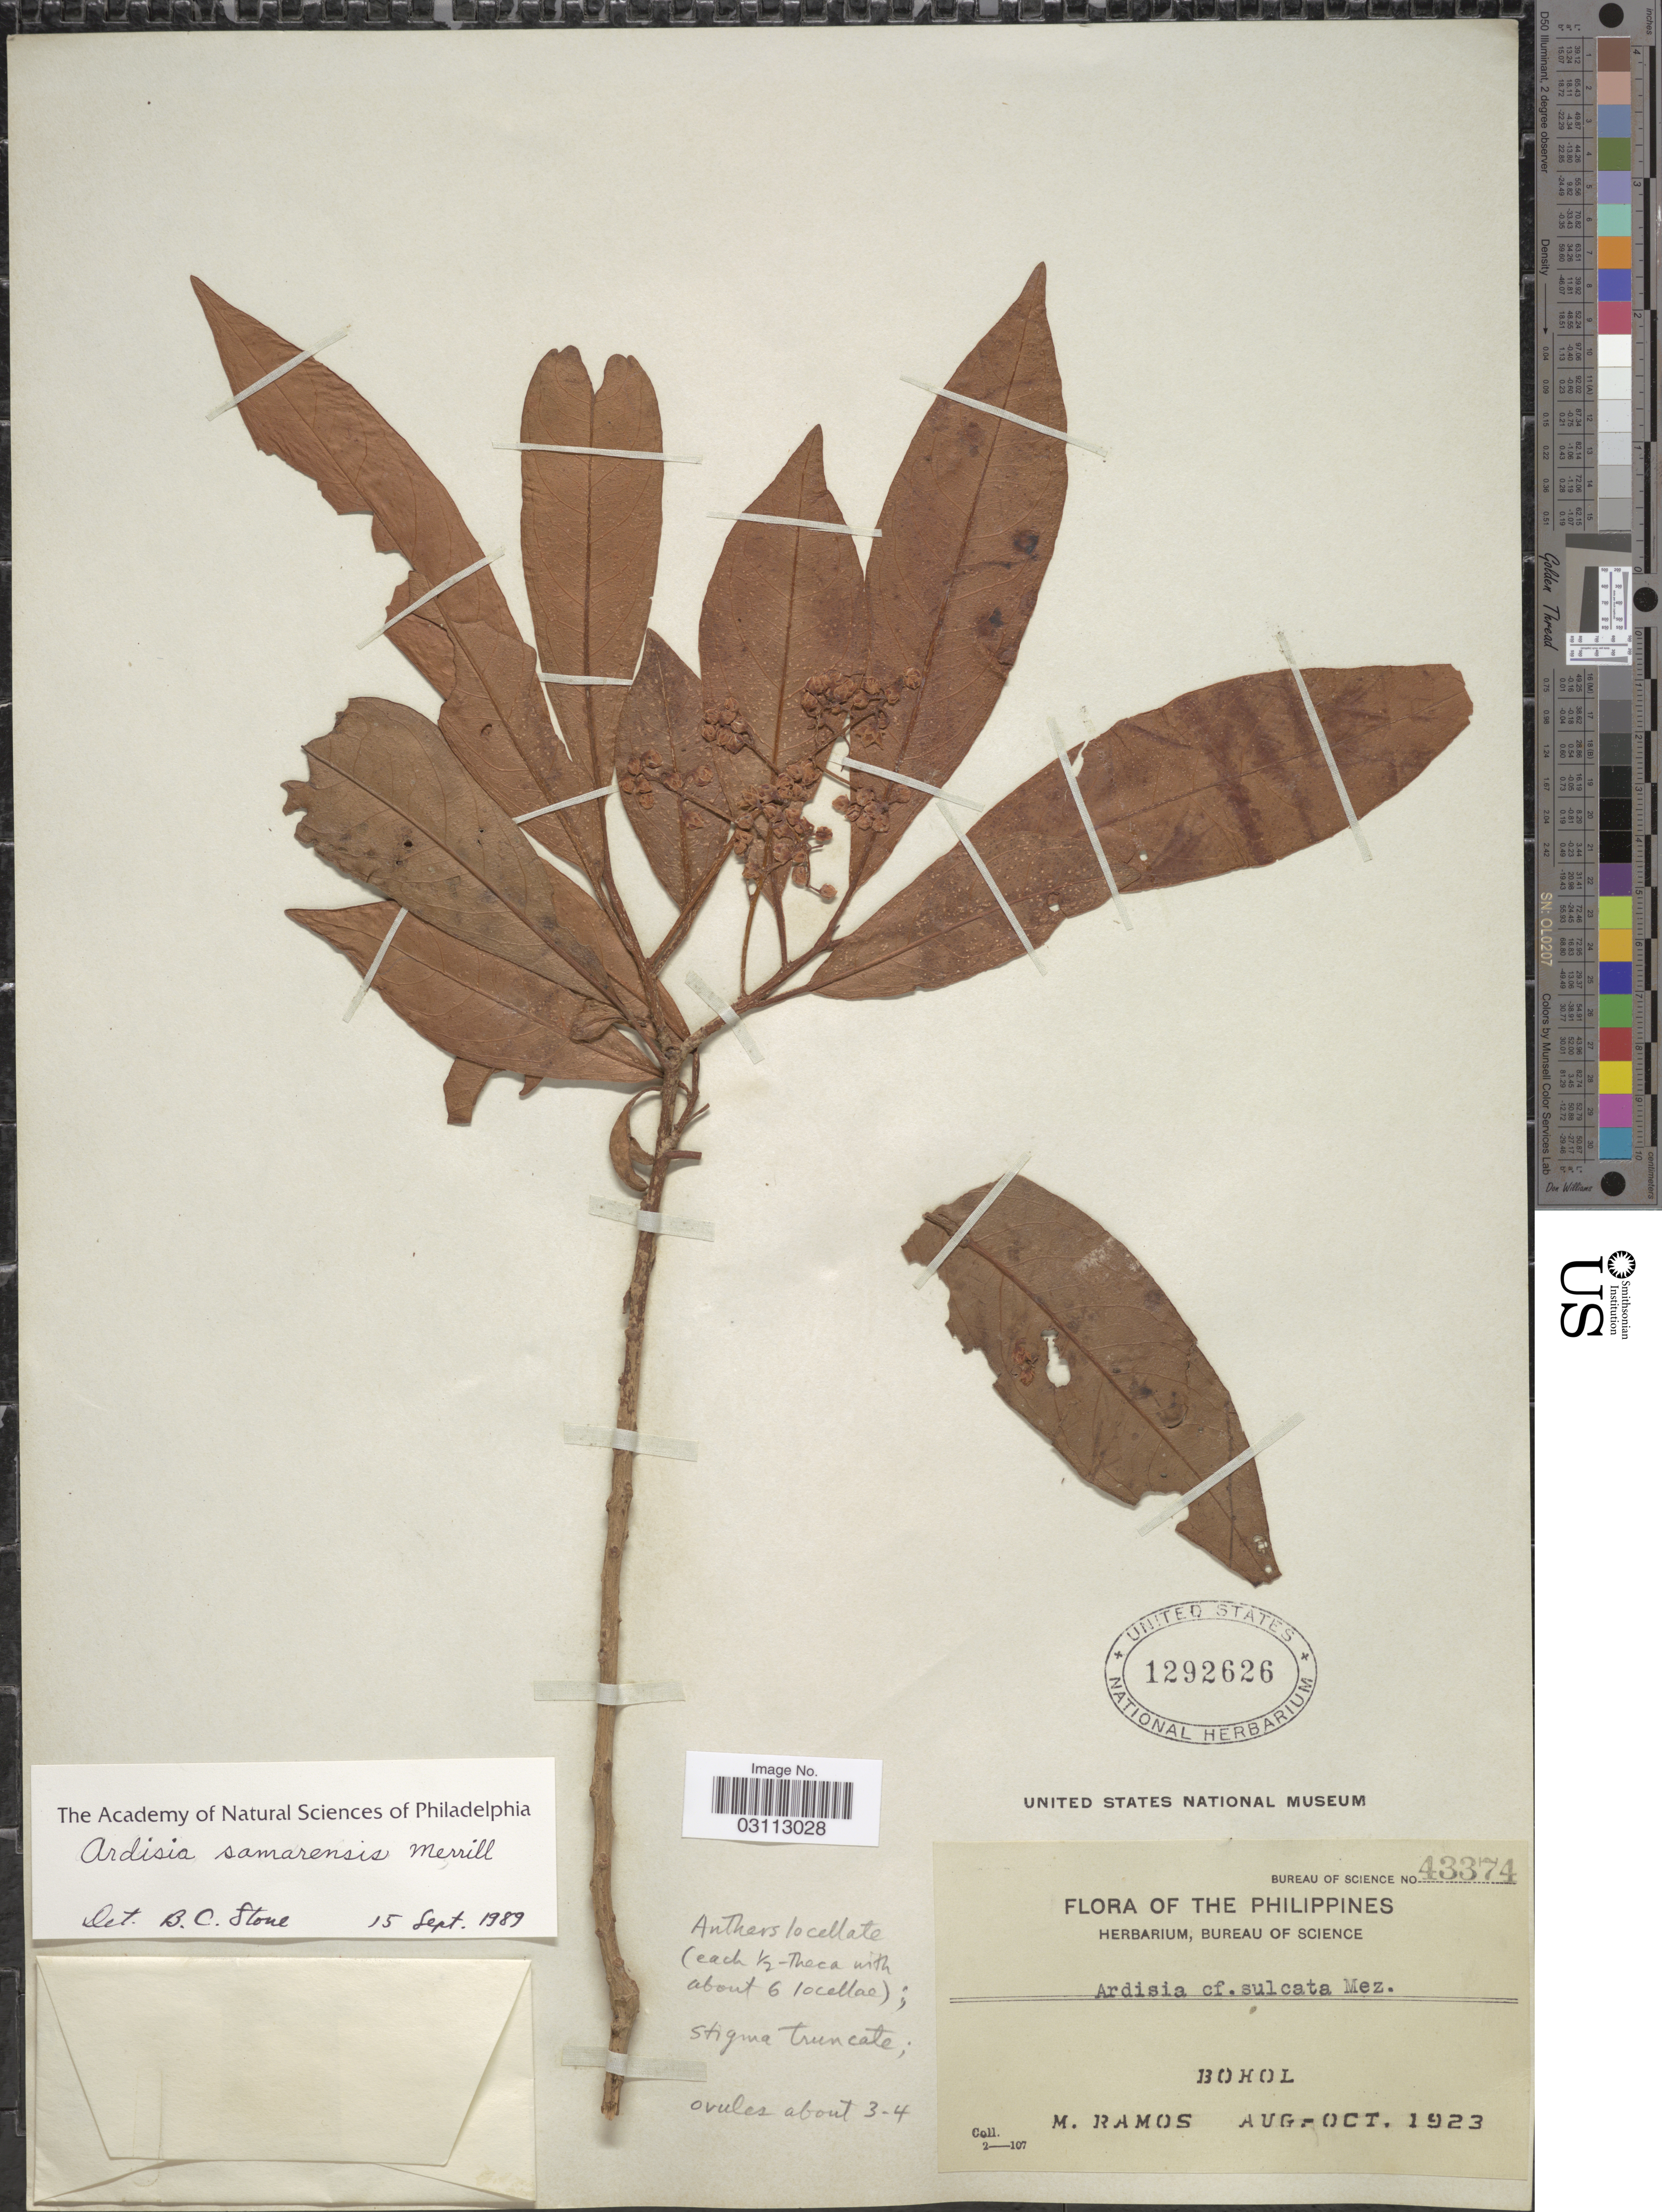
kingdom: Plantae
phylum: Tracheophyta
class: Magnoliopsida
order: Ericales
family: Primulaceae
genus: Ardisia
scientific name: Ardisia sulcata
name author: Mez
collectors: M. Ramos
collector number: Bureau of Science 43374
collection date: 1923-08/1923-10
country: Philippines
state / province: Central Visayas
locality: Bohol.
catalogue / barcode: US 1292626